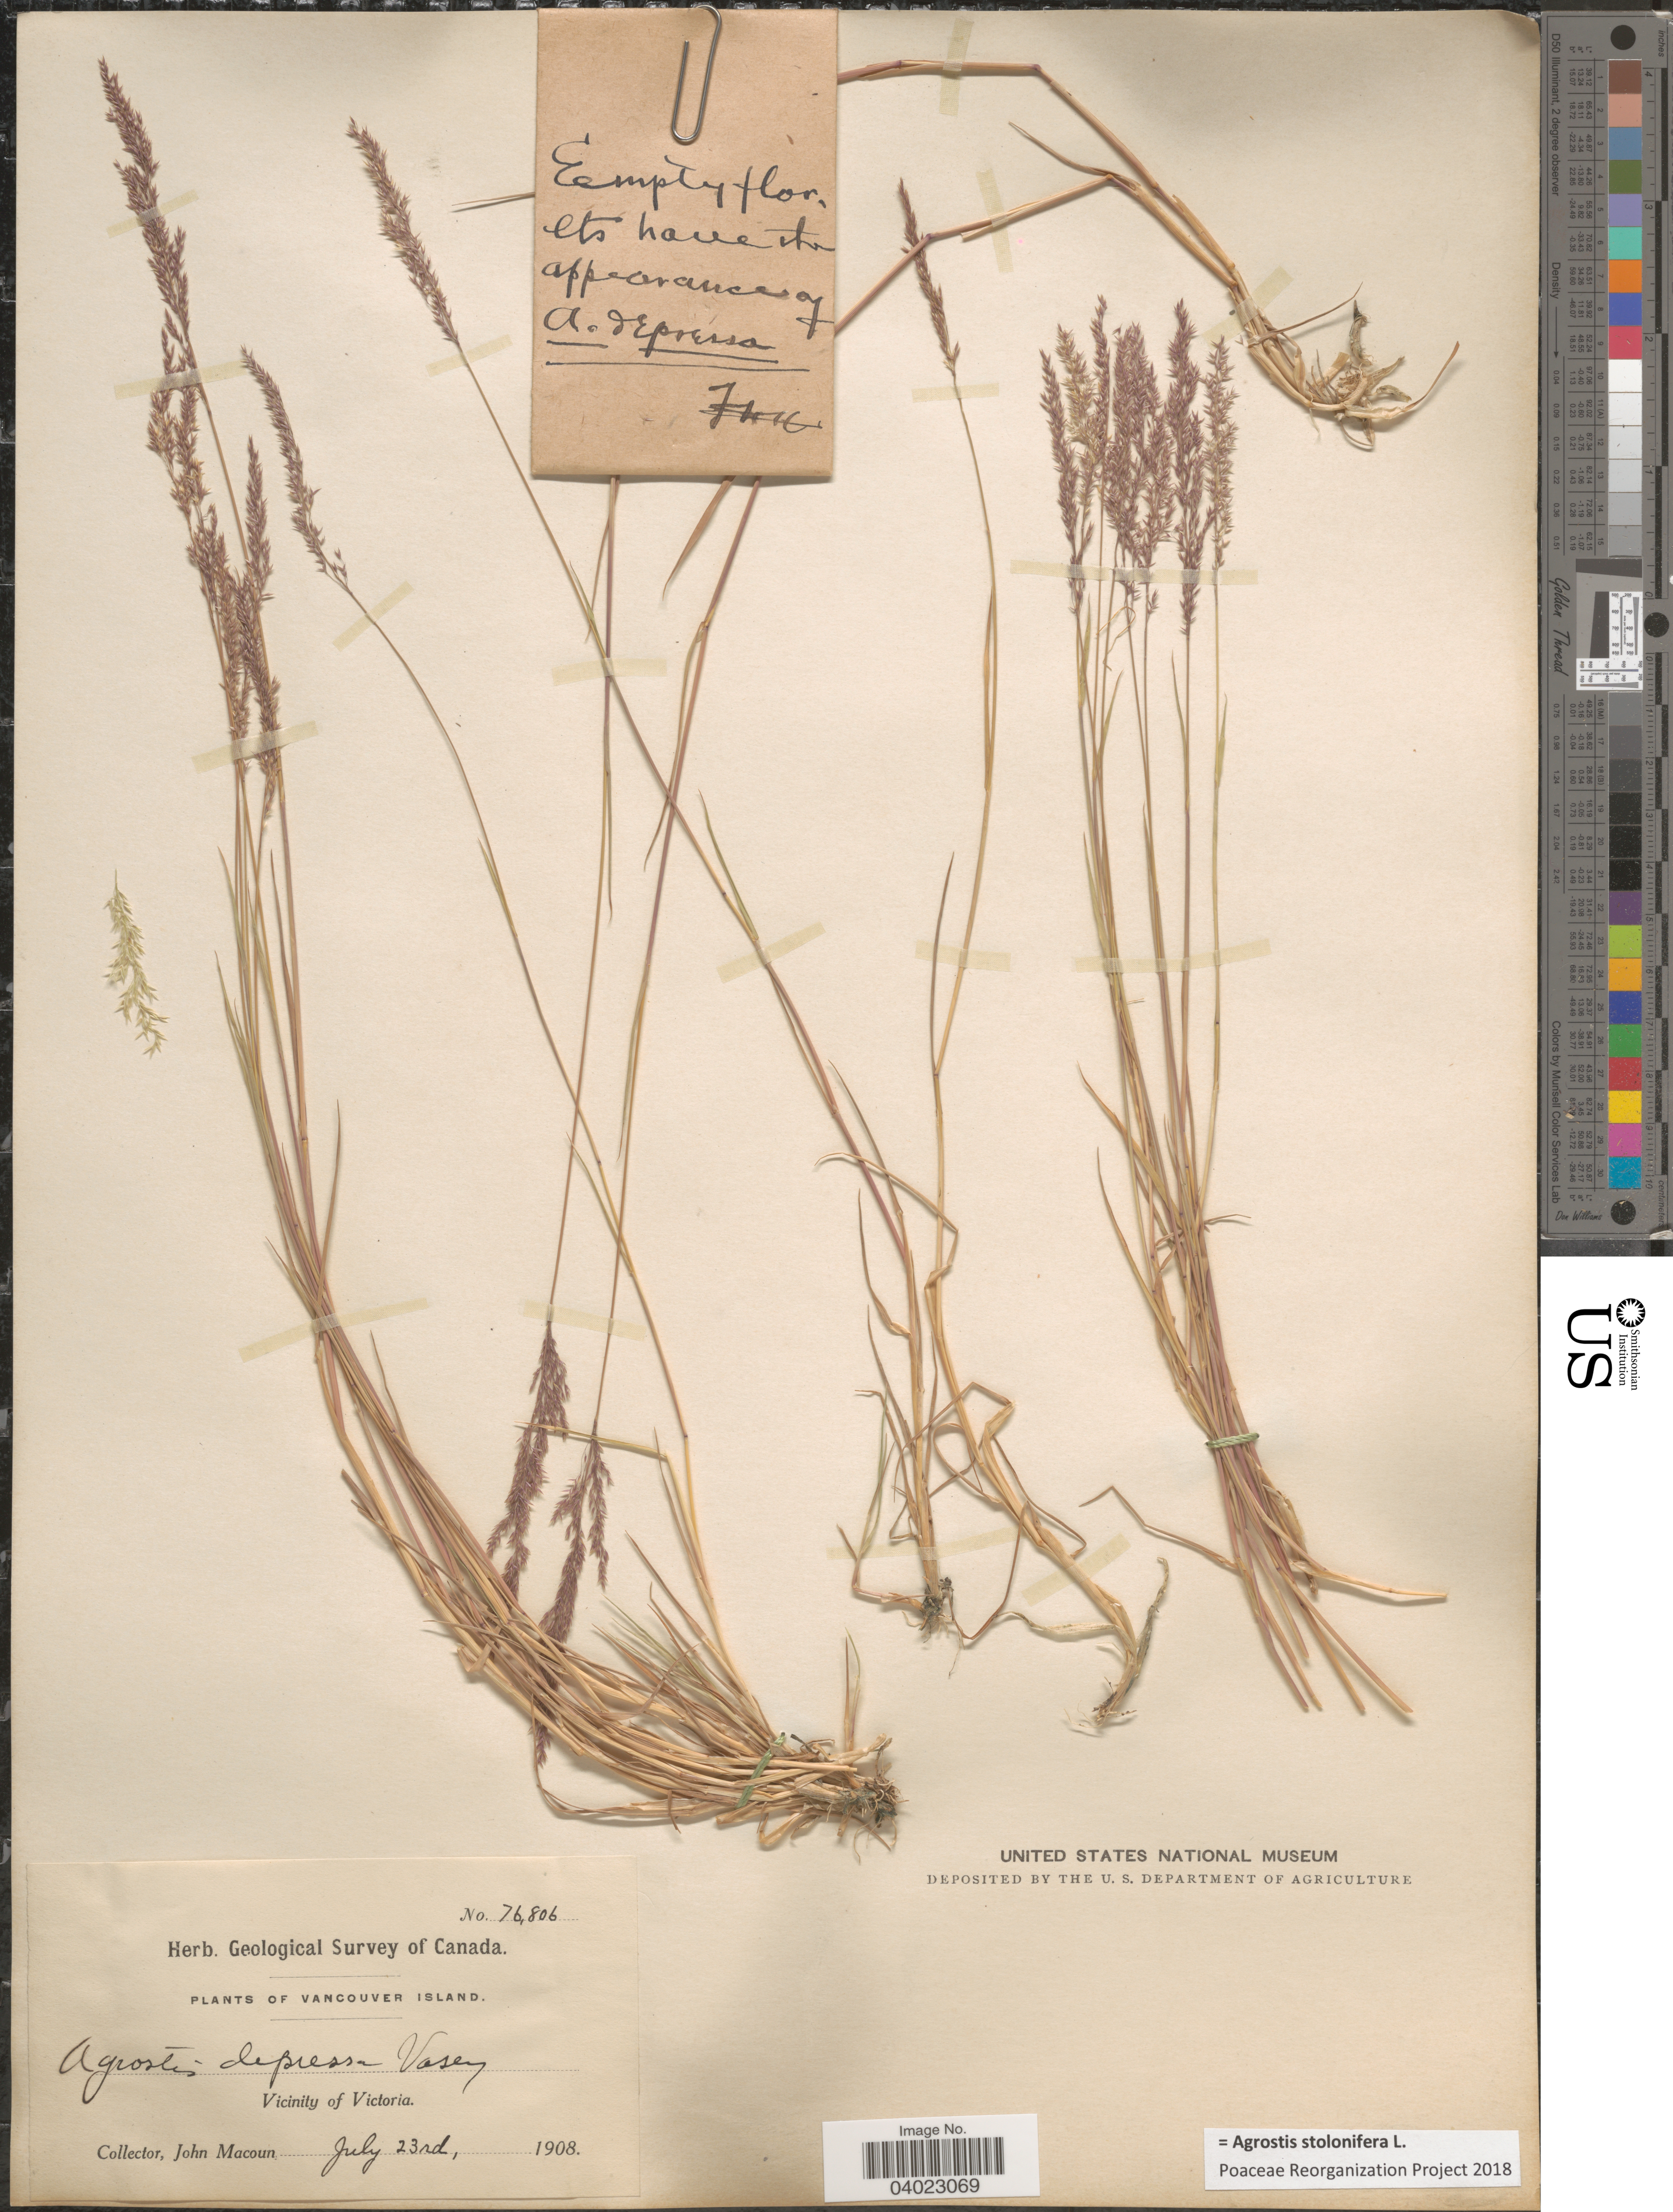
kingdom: Plantae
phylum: Tracheophyta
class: Liliopsida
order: Poales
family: Poaceae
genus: Agrostis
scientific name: Agrostis stolonifera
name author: L.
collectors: J. Macoun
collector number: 76806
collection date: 1908-07-23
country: Canada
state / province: British Columbia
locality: Vancouver Island. Vicinity of Victoria.